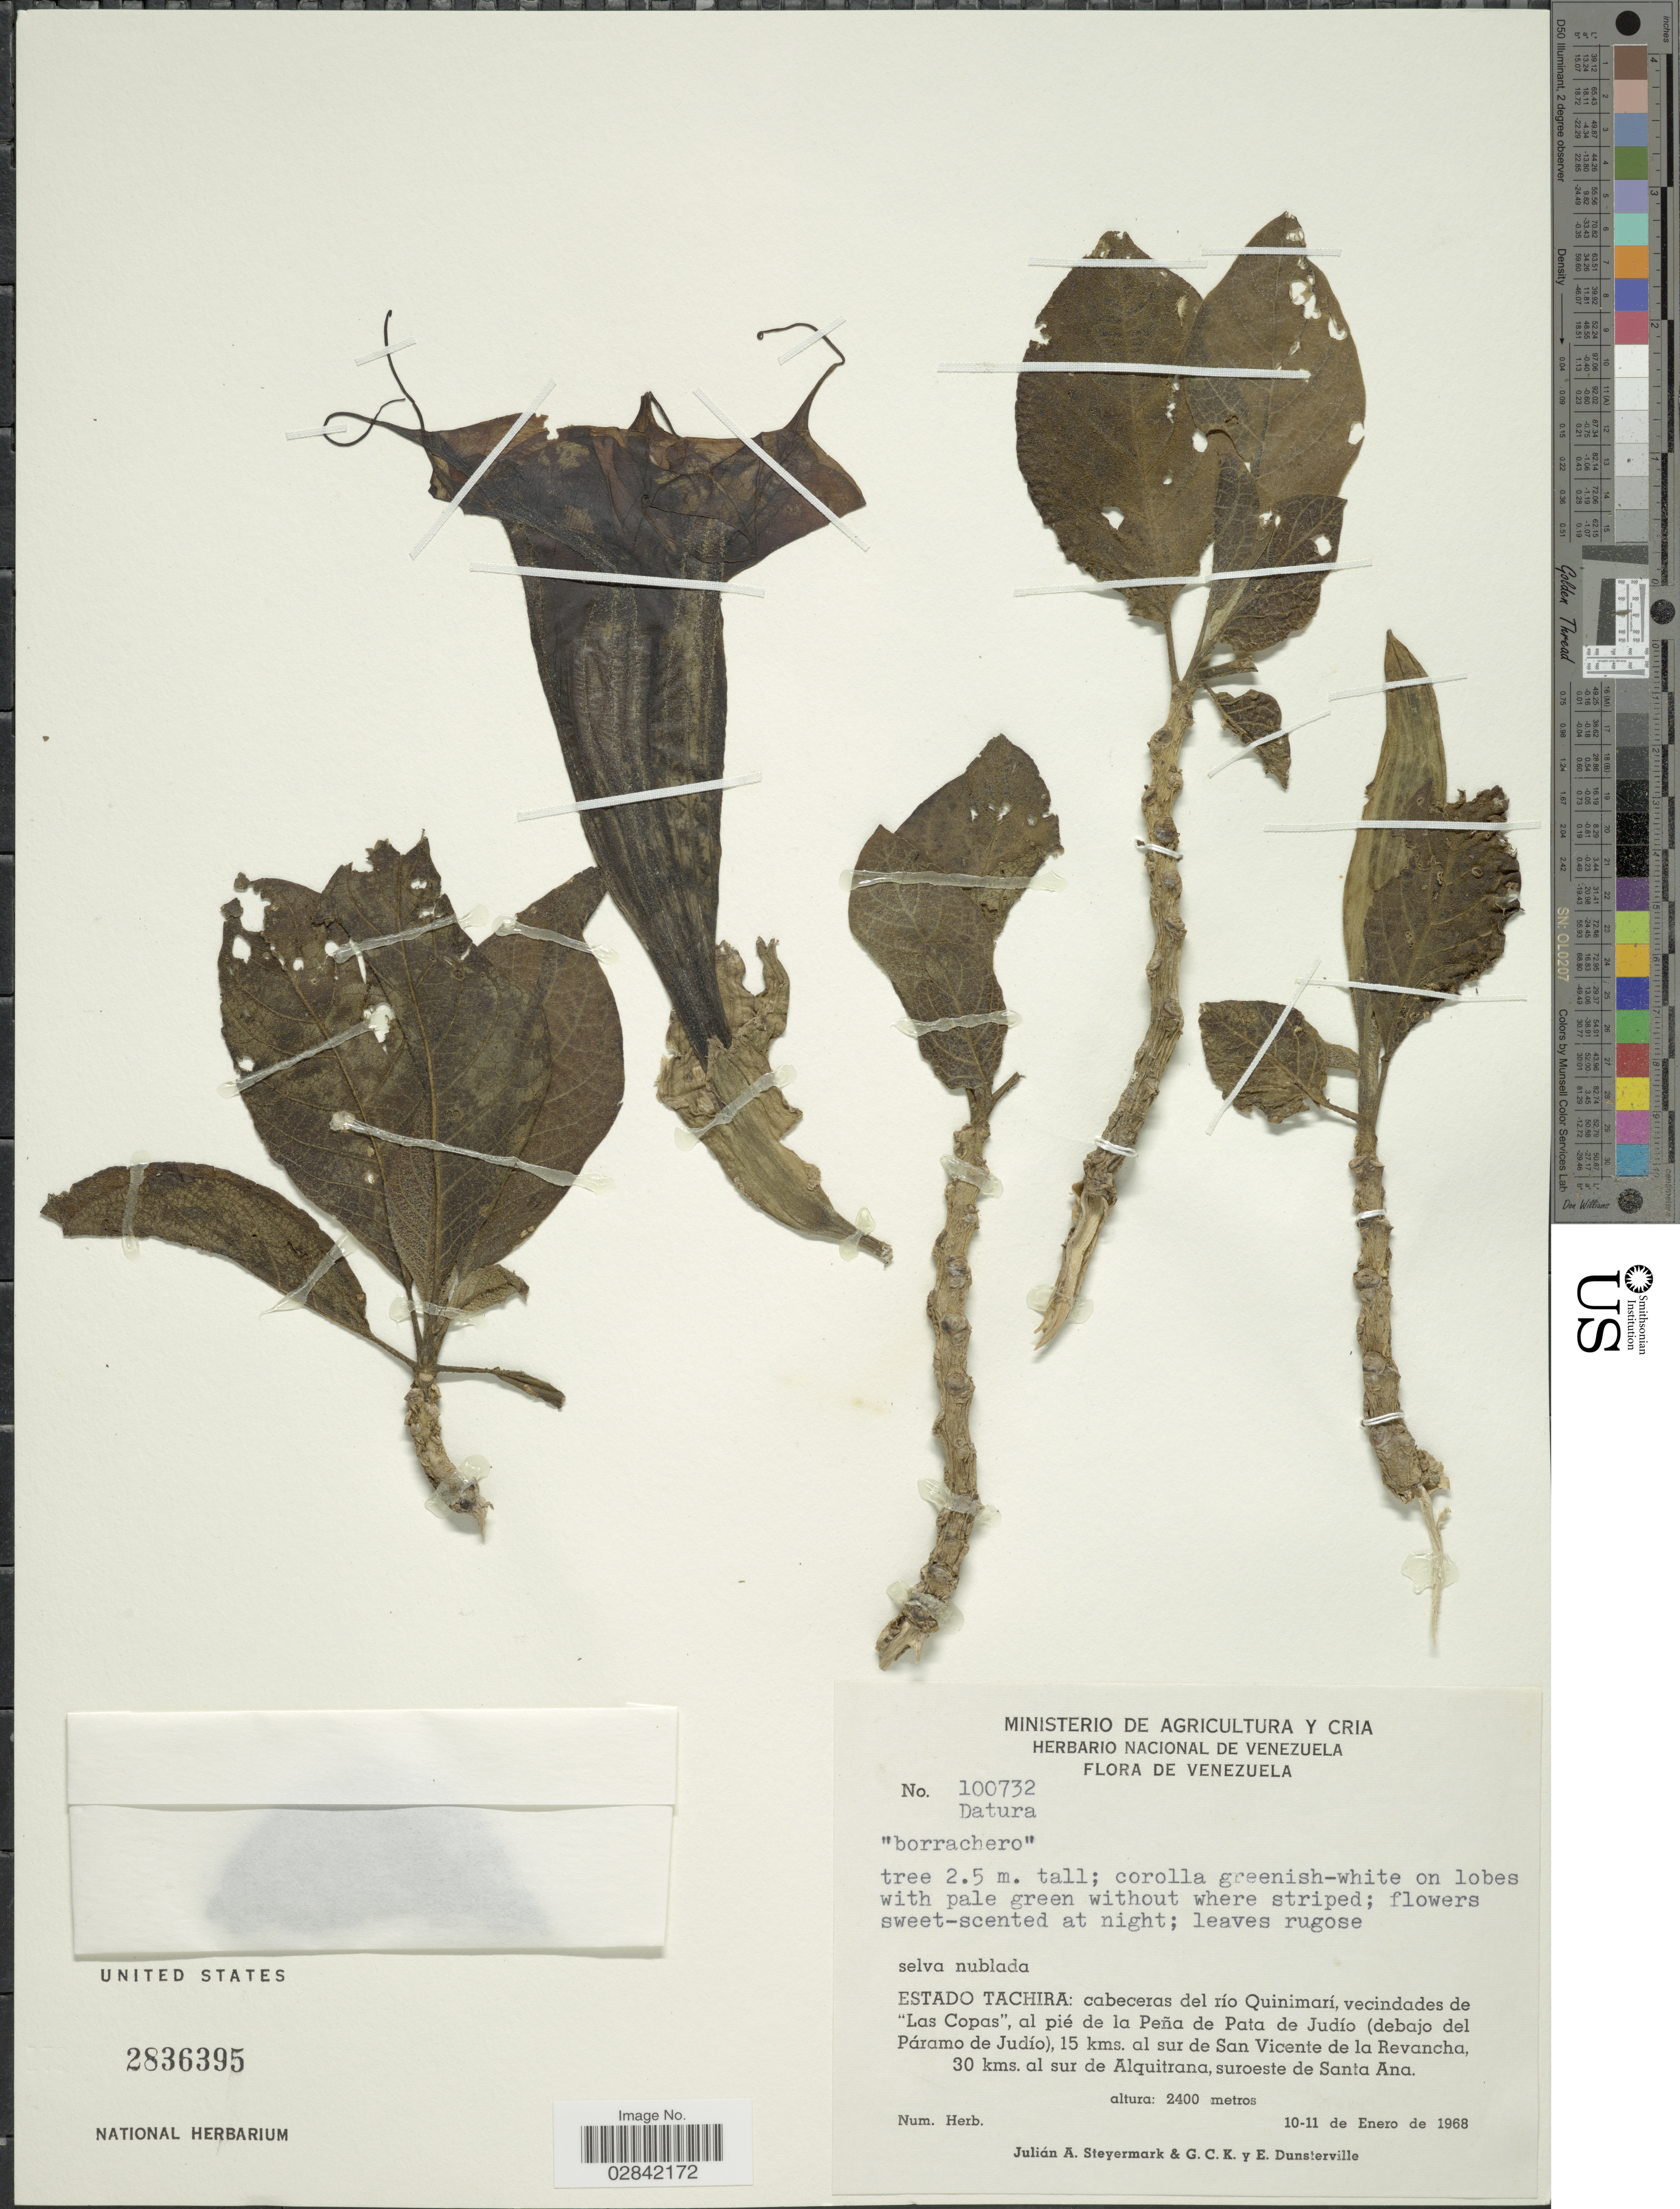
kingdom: Plantae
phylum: Tracheophyta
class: Magnoliopsida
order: Solanales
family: Solanaceae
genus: Brugmansia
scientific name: Brugmansia sp.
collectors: J. Steyermark, G. C. K. Dunsterville & E. Dunsterville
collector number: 100732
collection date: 1968-01-10/1968-01-11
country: Venezuela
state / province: Tachira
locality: Estado Tachira: cabeceras del río Quinimarí, vecindades de "Las Copas", al pié de la Peña de Pata de Judío (debajo del Páramo de Judío), 15 kms. al sur de San Vicente de la Revancha, 30 kms. al sur de Alquitrana, suroeste de Santa Ana.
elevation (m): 2400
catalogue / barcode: US 2836395